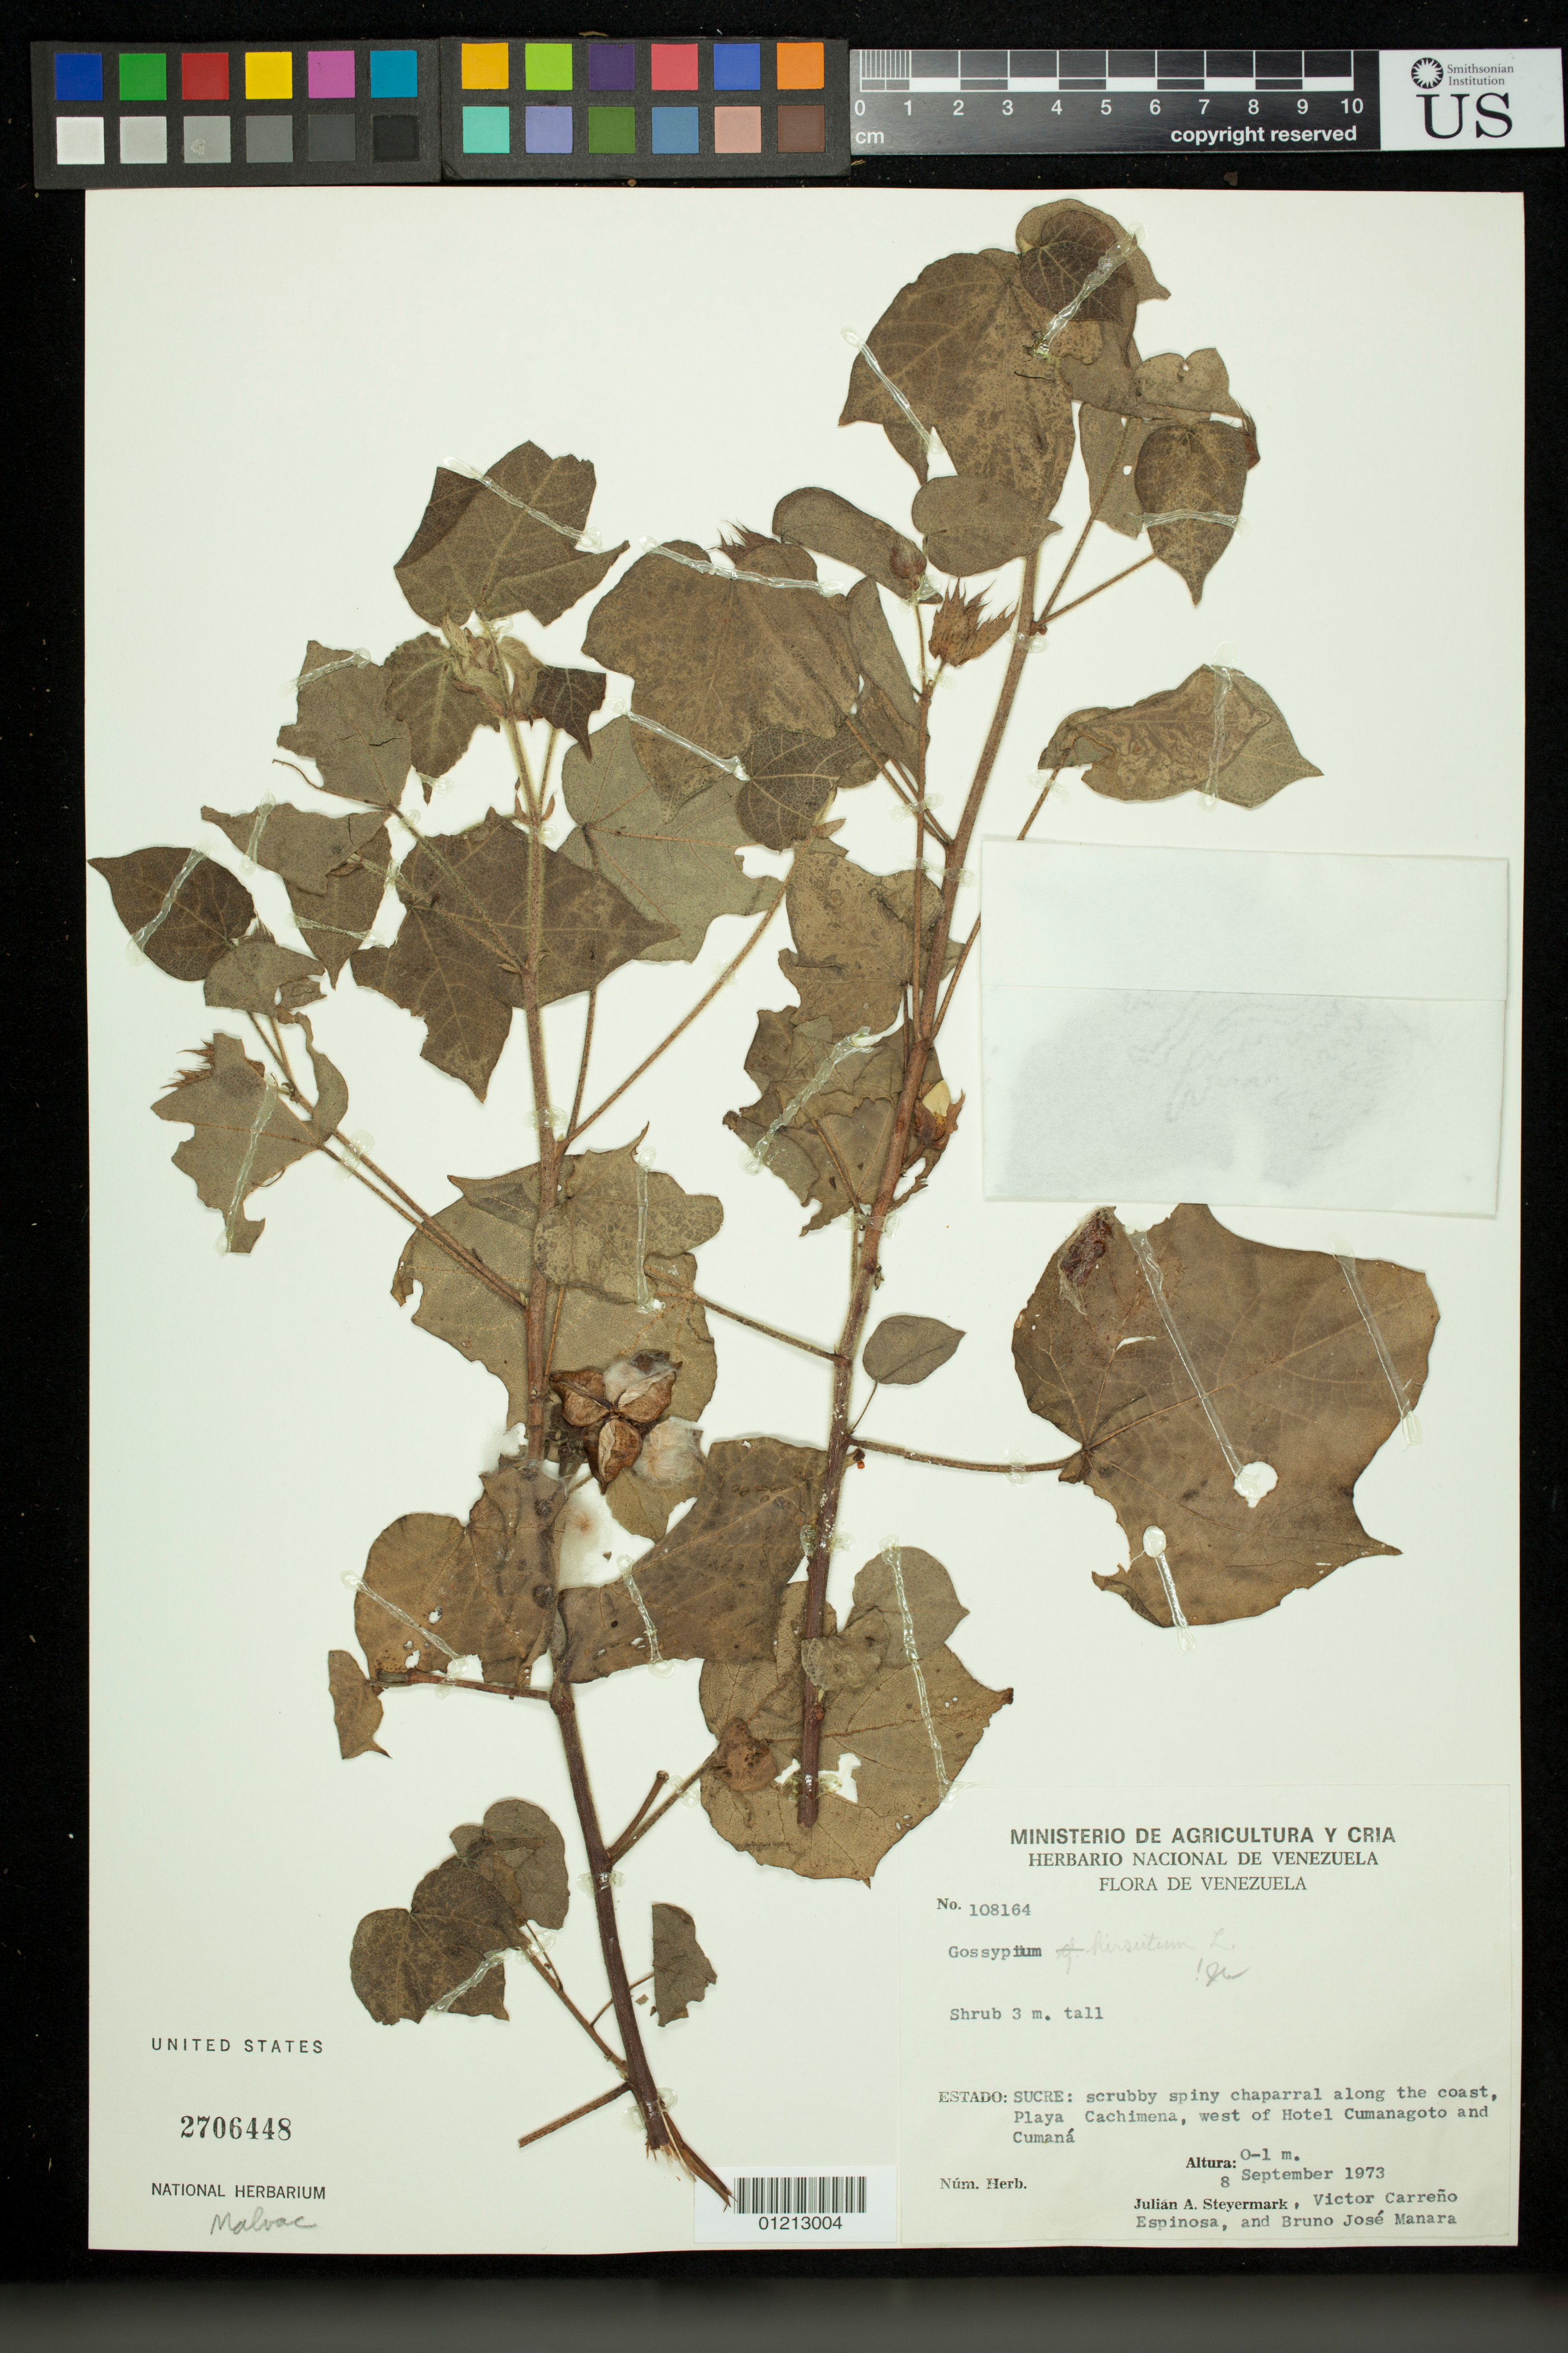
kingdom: Plantae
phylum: Tracheophyta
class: Magnoliopsida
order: Malvales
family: Malvaceae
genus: Gossypium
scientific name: Gossypium hirsutum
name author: L.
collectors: J. Steyermark, V. Carreño E. & B. Manara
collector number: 108164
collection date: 1973-08-09 or 1973-09-08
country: Venezuela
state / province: Sucre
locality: Scrubby spiny chaparral along the coast, Playa Cachimena, west of Hotel Cumangoto and Cumana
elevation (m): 0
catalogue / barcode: US 2706448